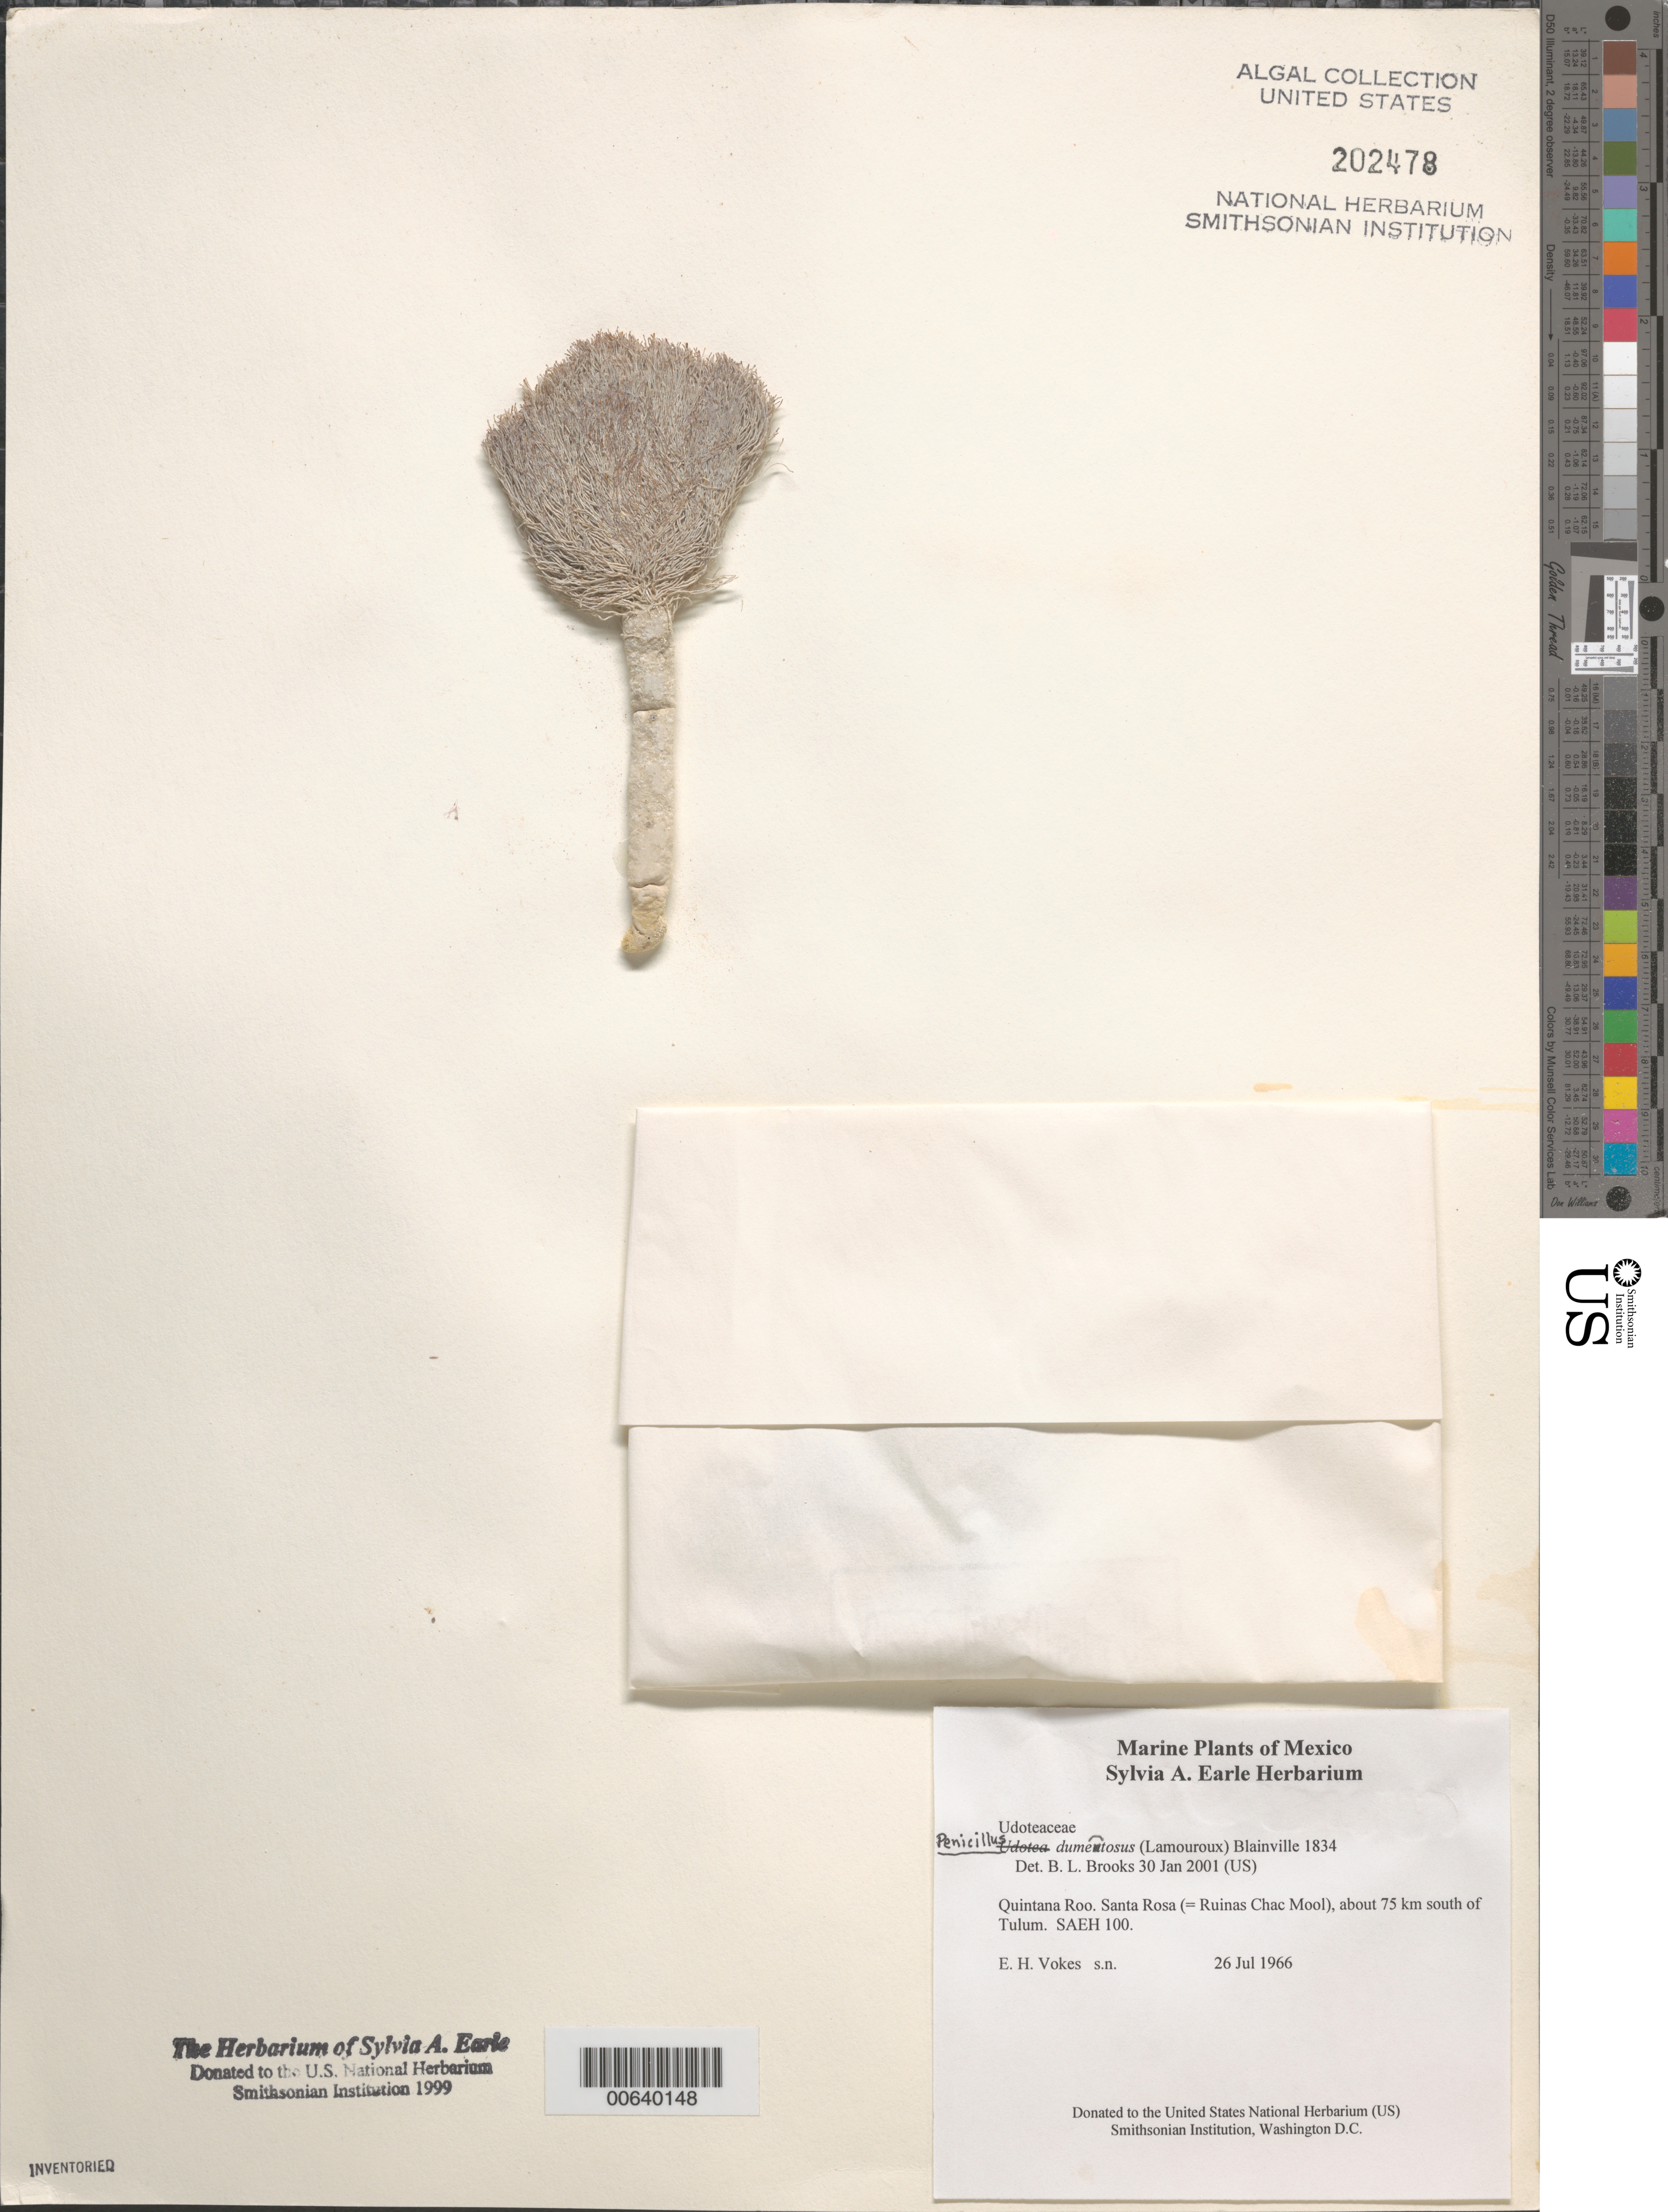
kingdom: Plantae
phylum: Chlorophyta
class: Ulvophyceae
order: Bryopsidales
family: Udoteaceae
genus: Penicillus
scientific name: Penicillus dumetosus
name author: (J.V.Lamouroux) Blainville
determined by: Brooks, B. L., (BOT), Smithsonian Institution - National Museum of Natural History (UNITED STATES)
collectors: E. Vokes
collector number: Saeh 100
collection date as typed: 26 Jul 1966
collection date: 1966-07-26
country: Mexico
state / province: Quintana Roo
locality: Santa Rosa (Ruinas Chac Mool), ca. 75 km south of Tulum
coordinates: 19 33.5'N, 87 24.5'W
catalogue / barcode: US 202478